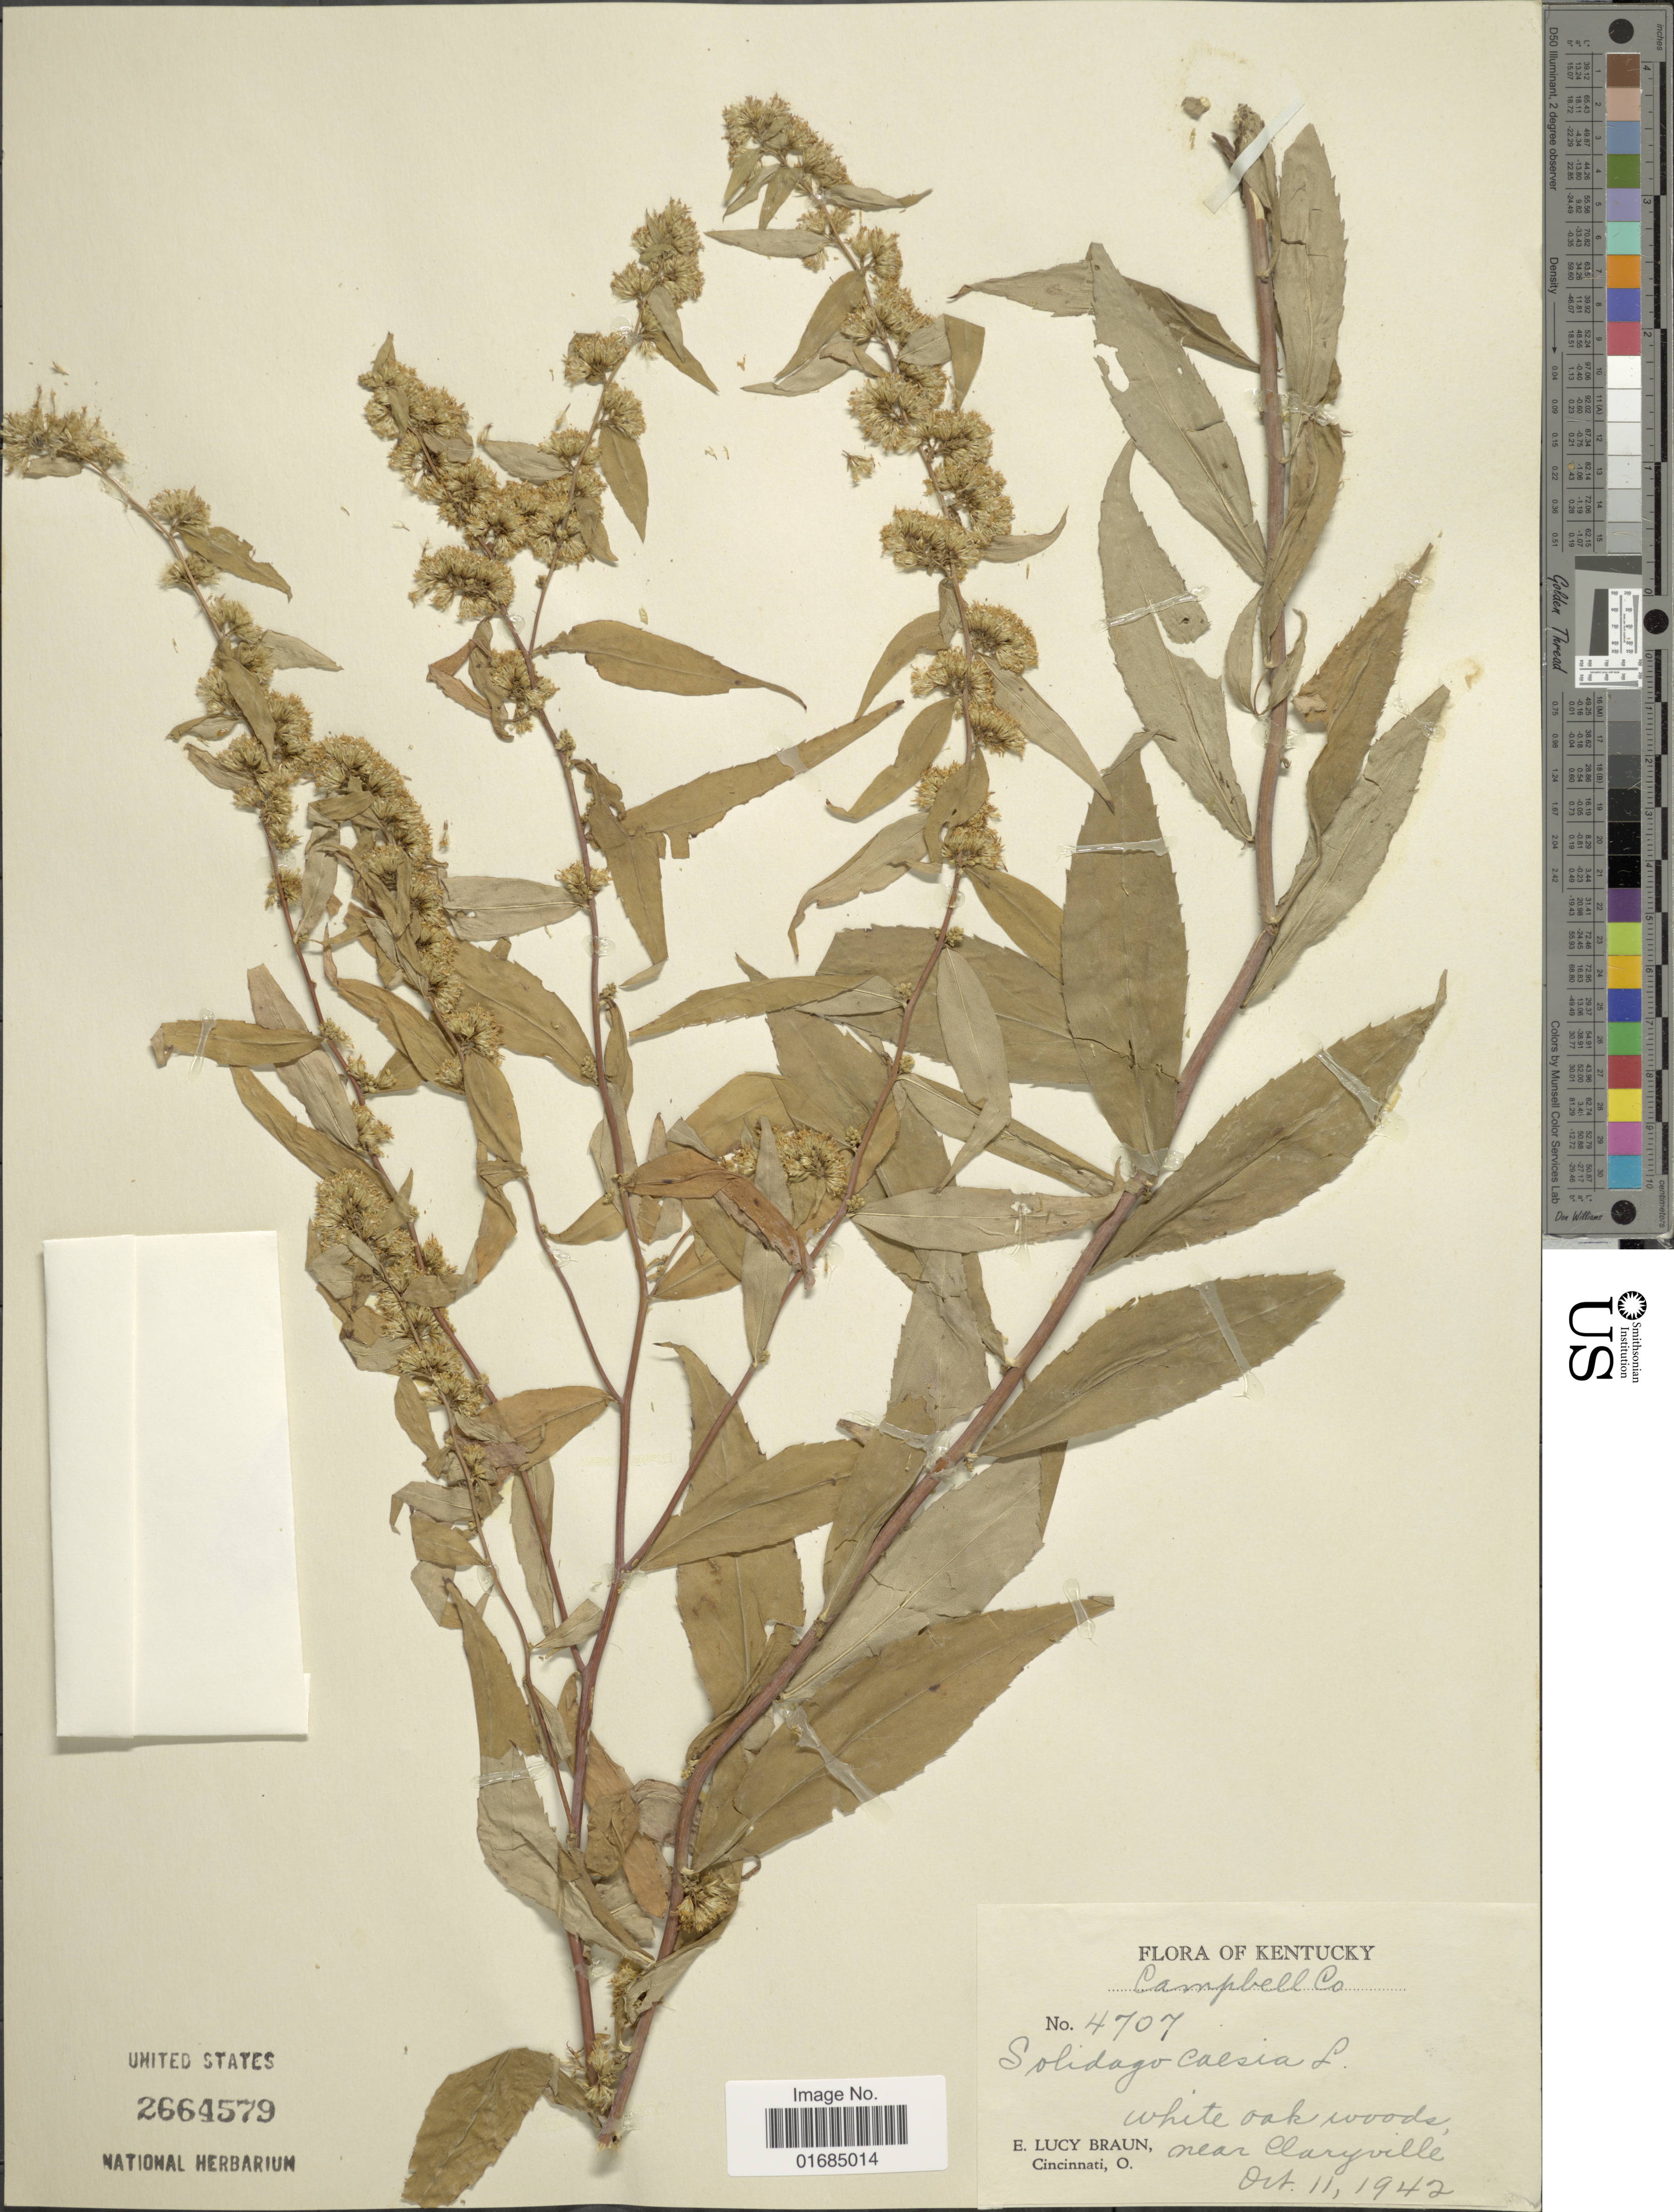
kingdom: Plantae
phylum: Tracheophyta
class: Magnoliopsida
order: Asterales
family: Asteraceae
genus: Solidago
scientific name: Solidago caesia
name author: L.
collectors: E. L. Braun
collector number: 4707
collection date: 1942-10-11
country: United States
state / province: Kentucky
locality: Campell Co. White oak woods, near Claryville.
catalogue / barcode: US 2664579